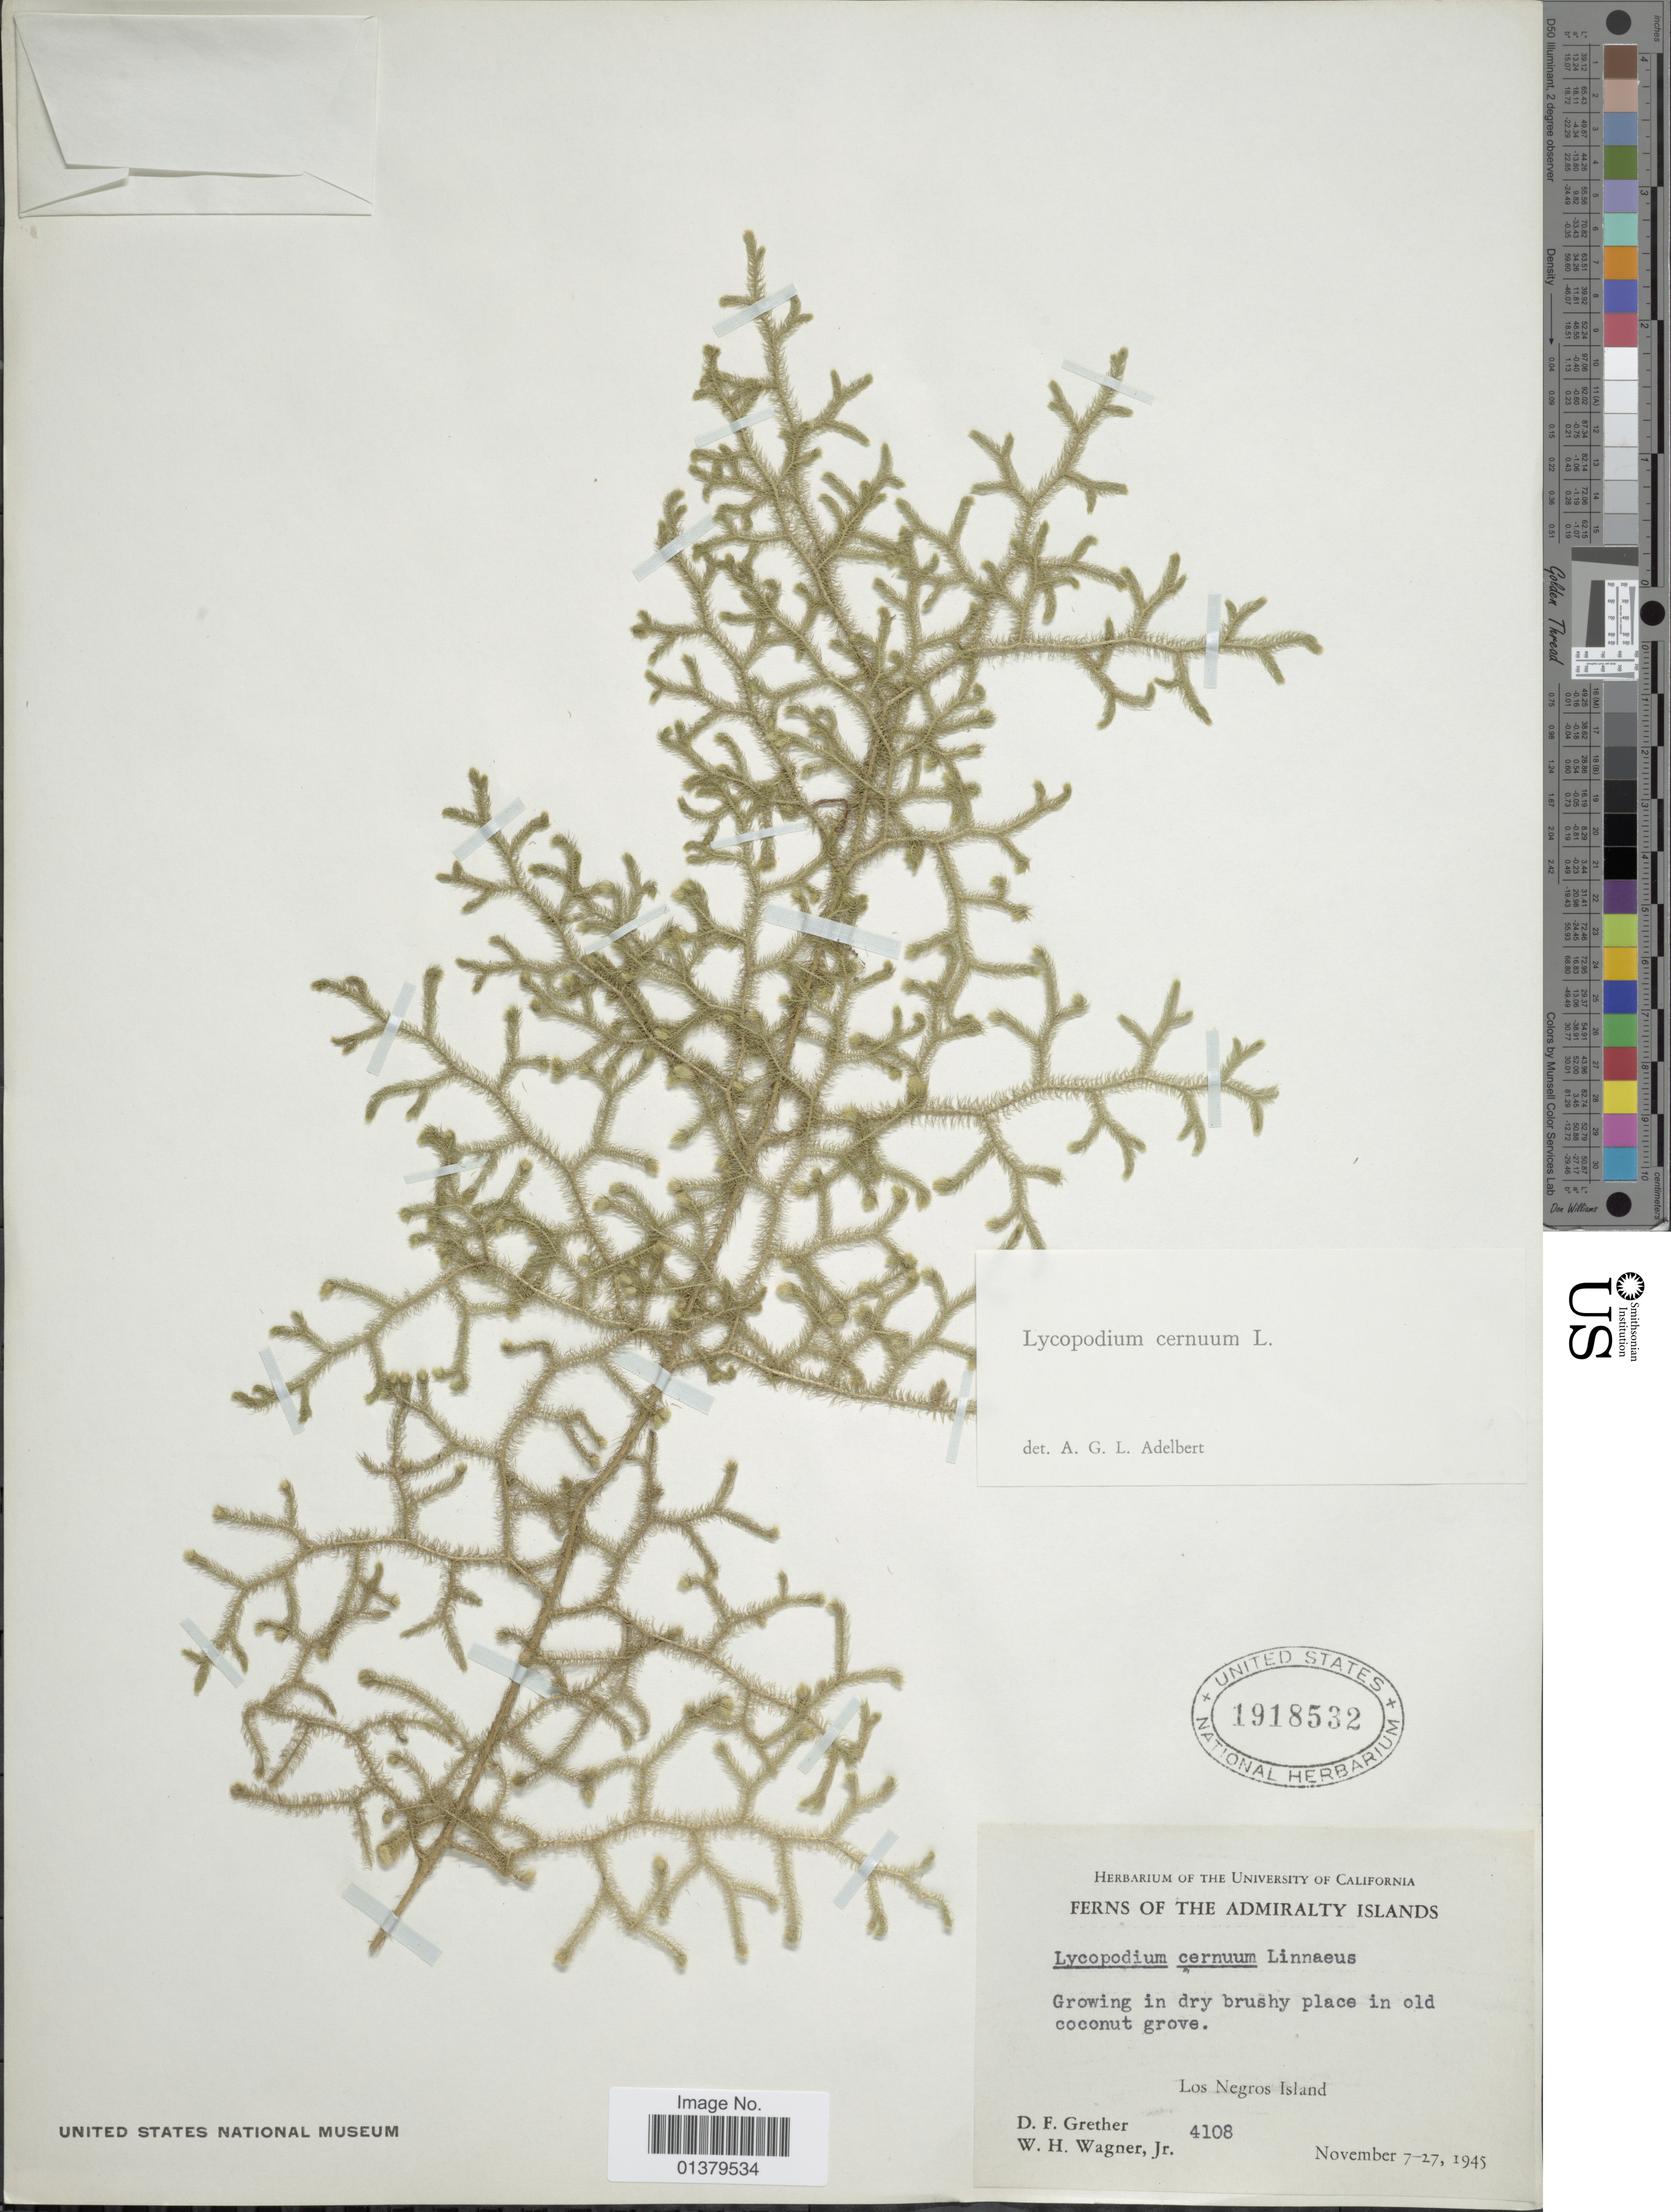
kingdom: Plantae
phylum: Tracheophyta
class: Lycopodiopsida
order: Lycopodiales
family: Lycopodiaceae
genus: Palhinhaea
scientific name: Palhinhaea cernua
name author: (L.) Vasc. & Franco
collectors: D. F. Grether & W. H. Wagner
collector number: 4108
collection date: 1945-11-07/1945-11-27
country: Papua New Guinea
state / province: Manus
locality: The Admiralty Islands, Los Negros Island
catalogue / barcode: US 1918532